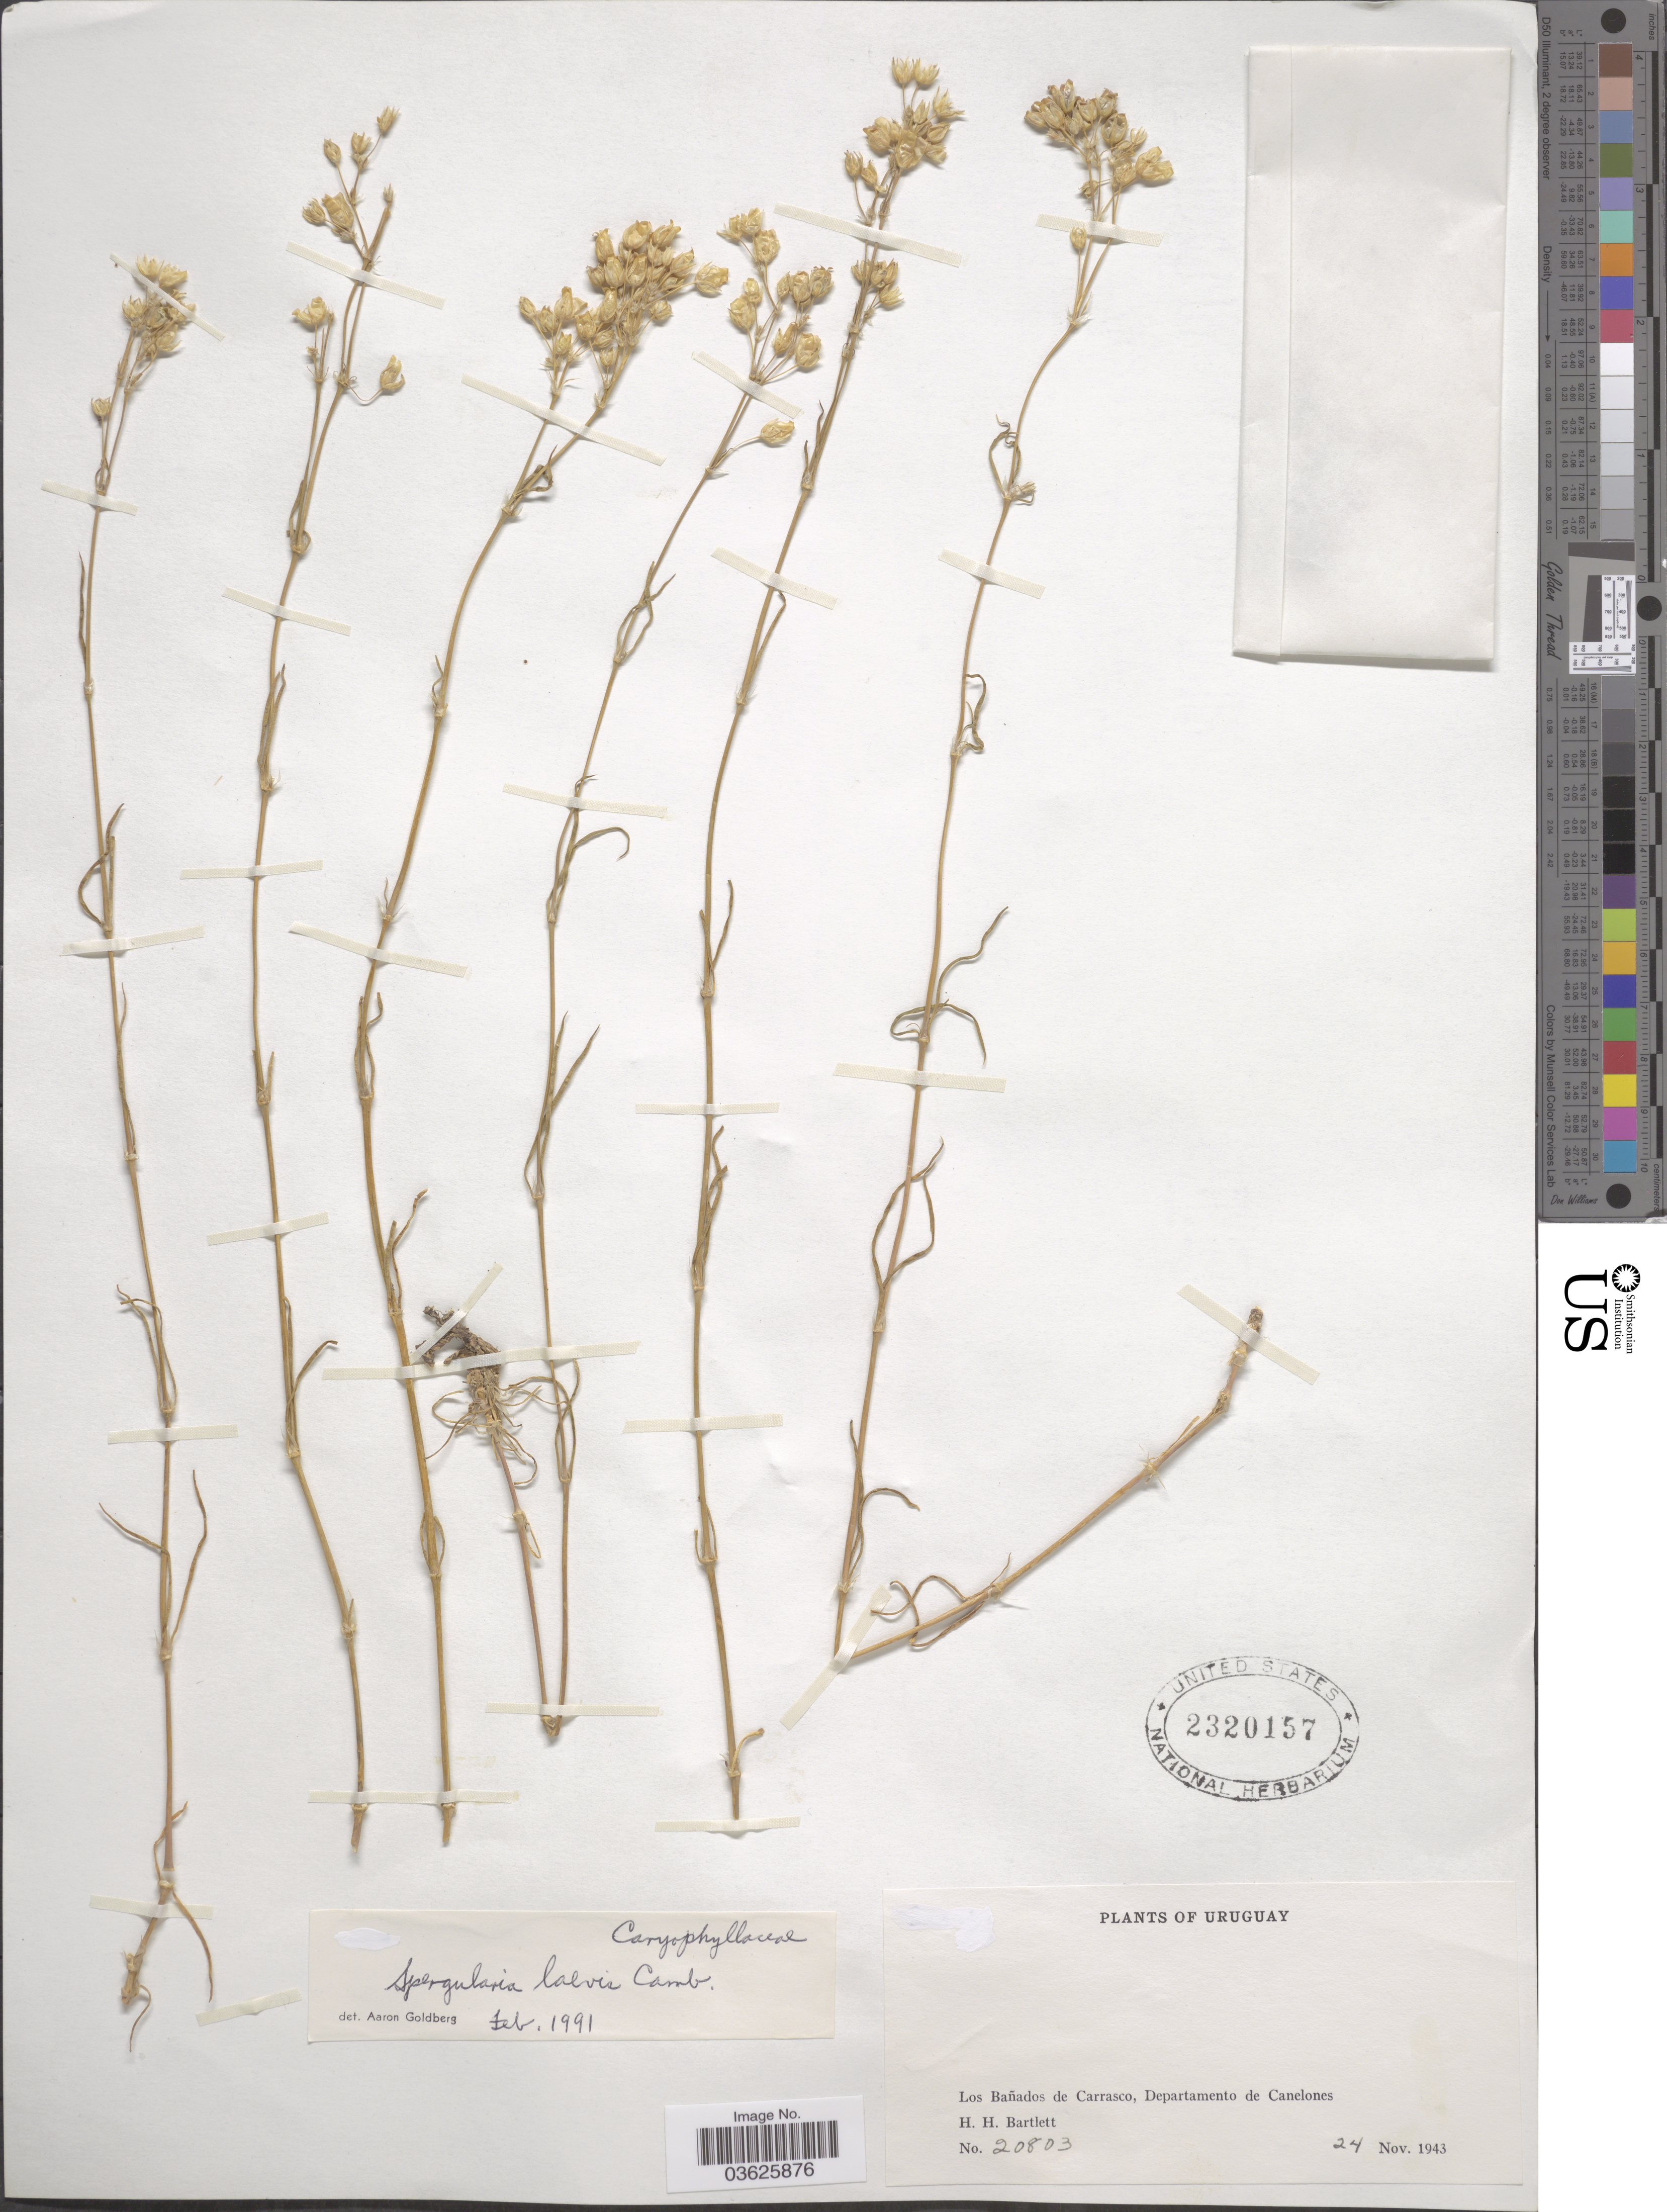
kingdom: Plantae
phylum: Tracheophyta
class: Magnoliopsida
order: Caryophyllales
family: Caryophyllaceae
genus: Spergularia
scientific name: Spergularia laevis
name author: (Cambess.) D. Dietr.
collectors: H. H. Bartlett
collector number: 20803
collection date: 1943-11-24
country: Uruguay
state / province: Canelones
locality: Los Bañados de Carrasco, Departamento de Canelones.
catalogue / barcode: US 2320157